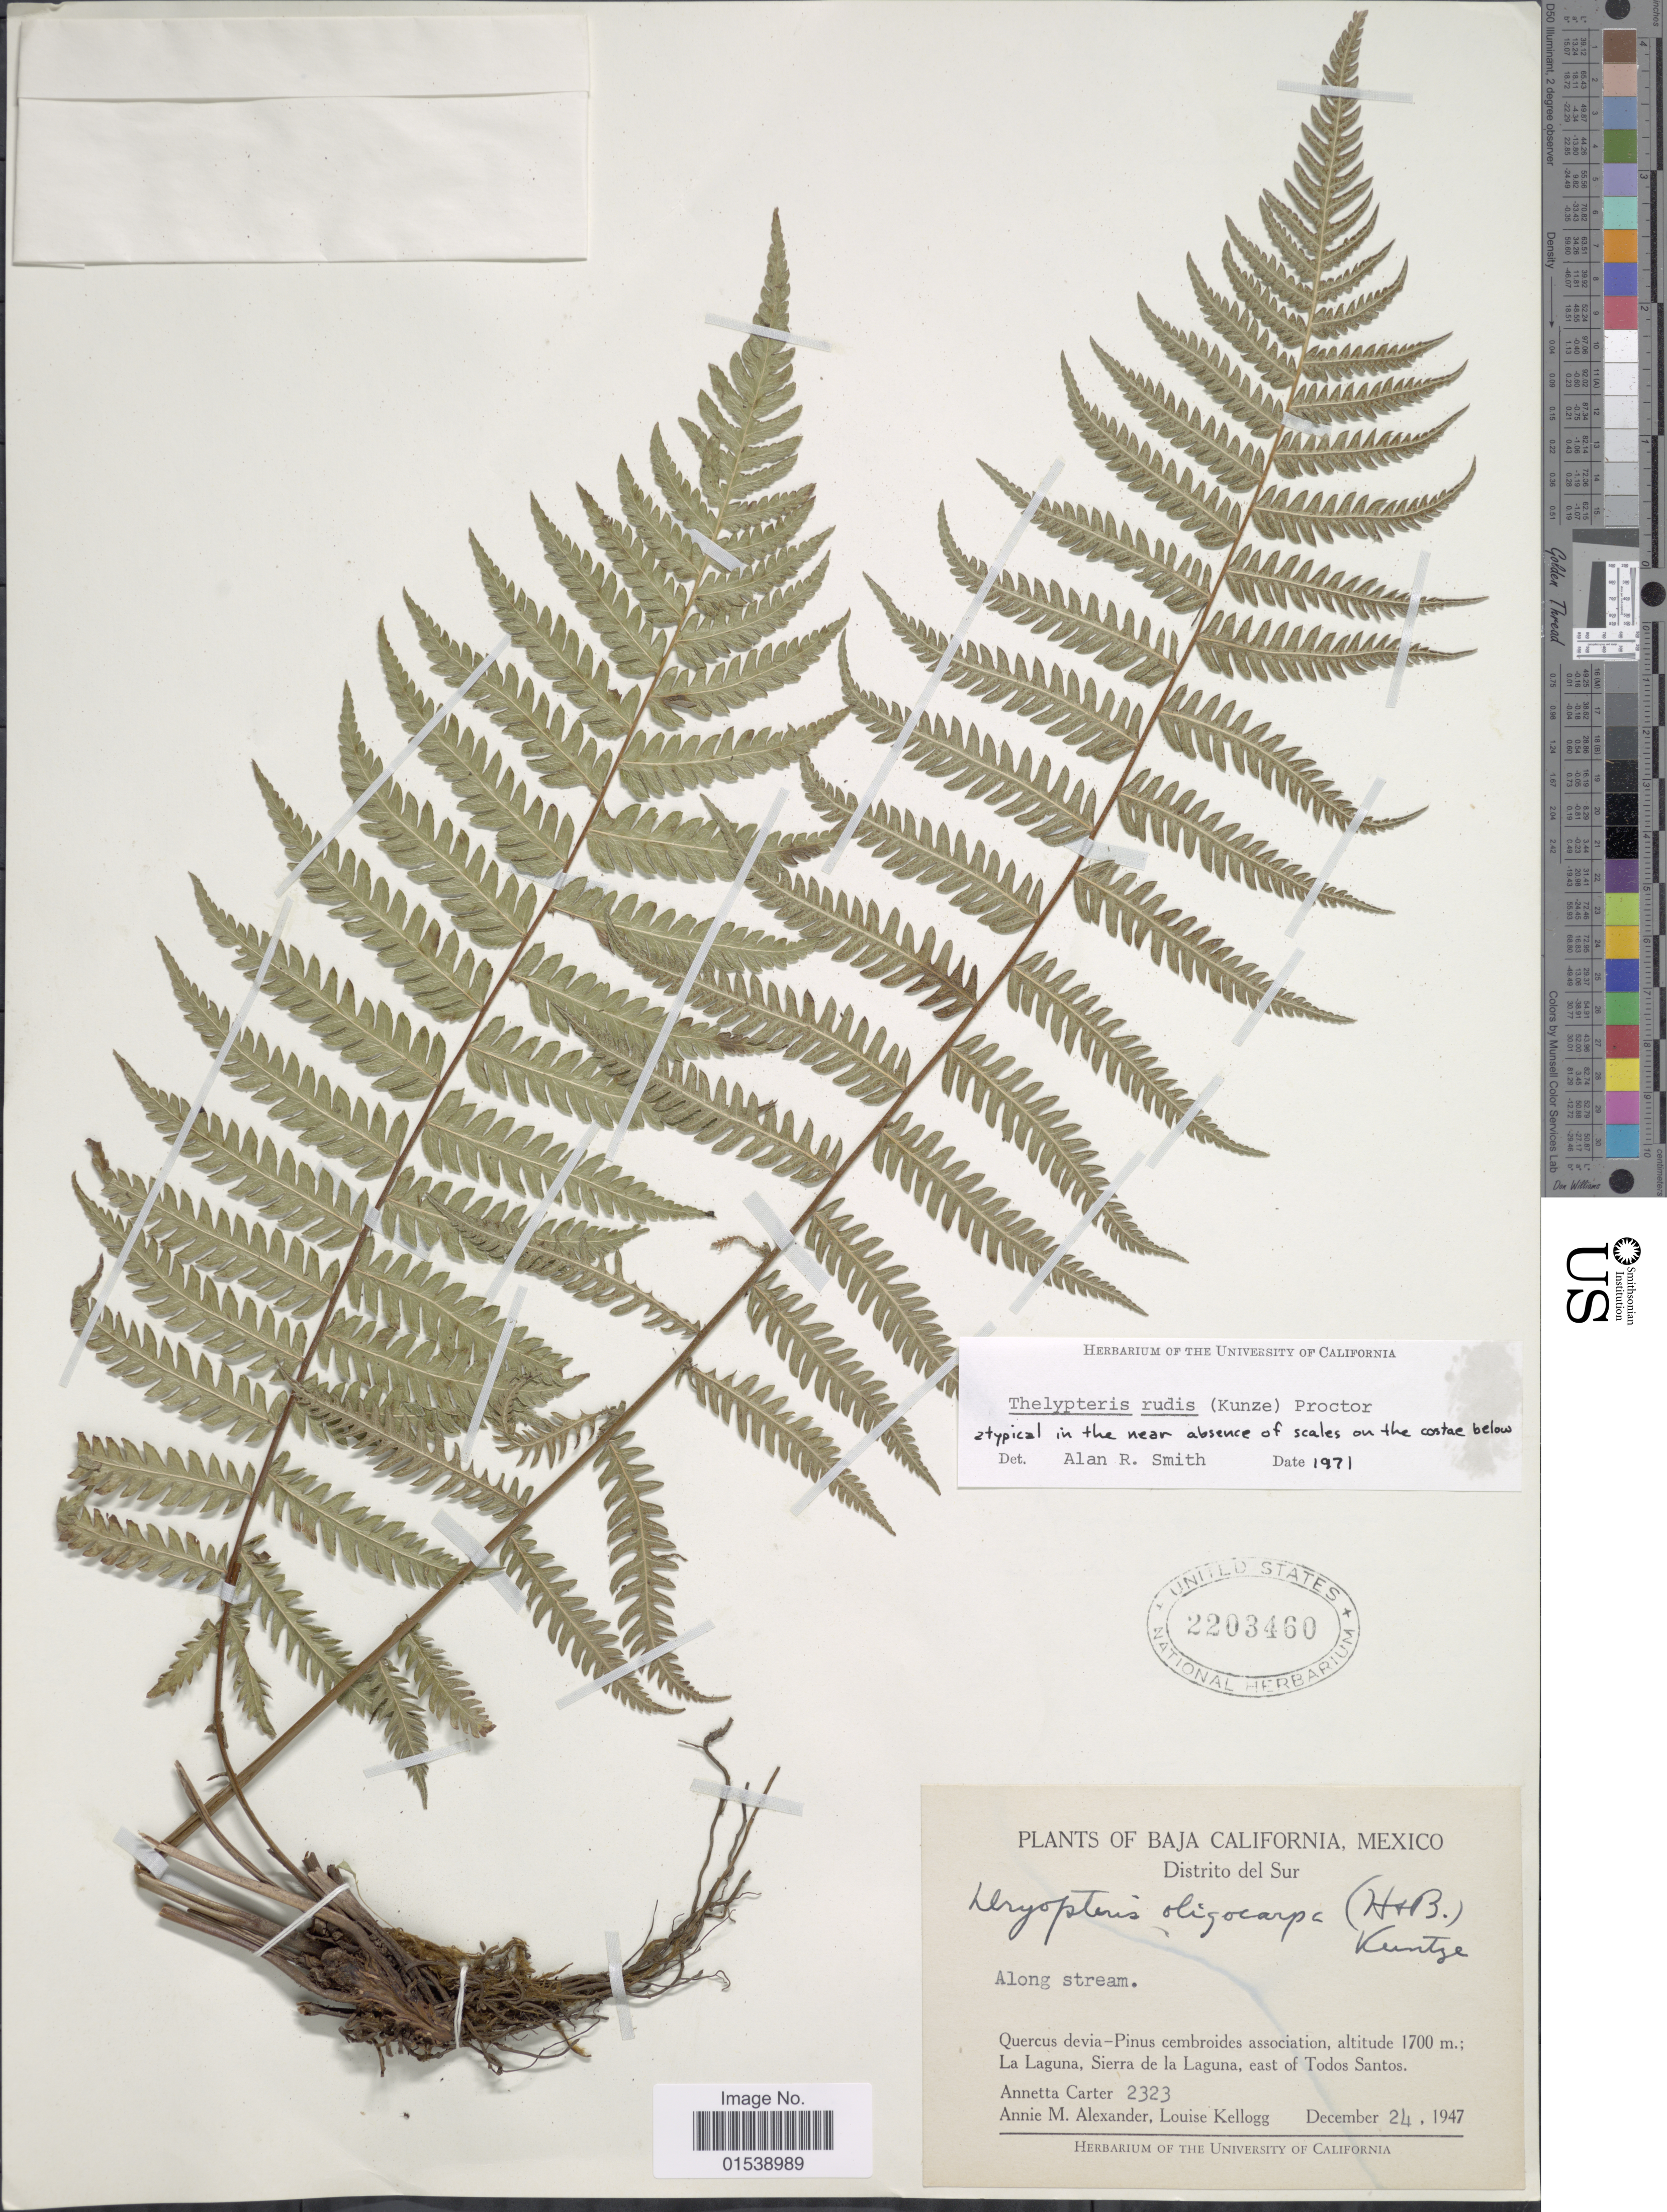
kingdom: Plantae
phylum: Tracheophyta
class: Polypodiopsida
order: Polypodiales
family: Thelypteridaceae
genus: Amauropelta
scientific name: Amauropelta rudis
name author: (Kunze) Pic. Serm.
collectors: A. Carter, A. M. Alexander & L. Kellogg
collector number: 2323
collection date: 1947-12-24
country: Mexico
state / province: Baja California Sur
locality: Distrito del Sur, Quercus devia-Pinus cembroides association, La Laguna, Sierra de la Laguna, east of Todos Santos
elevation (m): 1700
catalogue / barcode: US 2203460